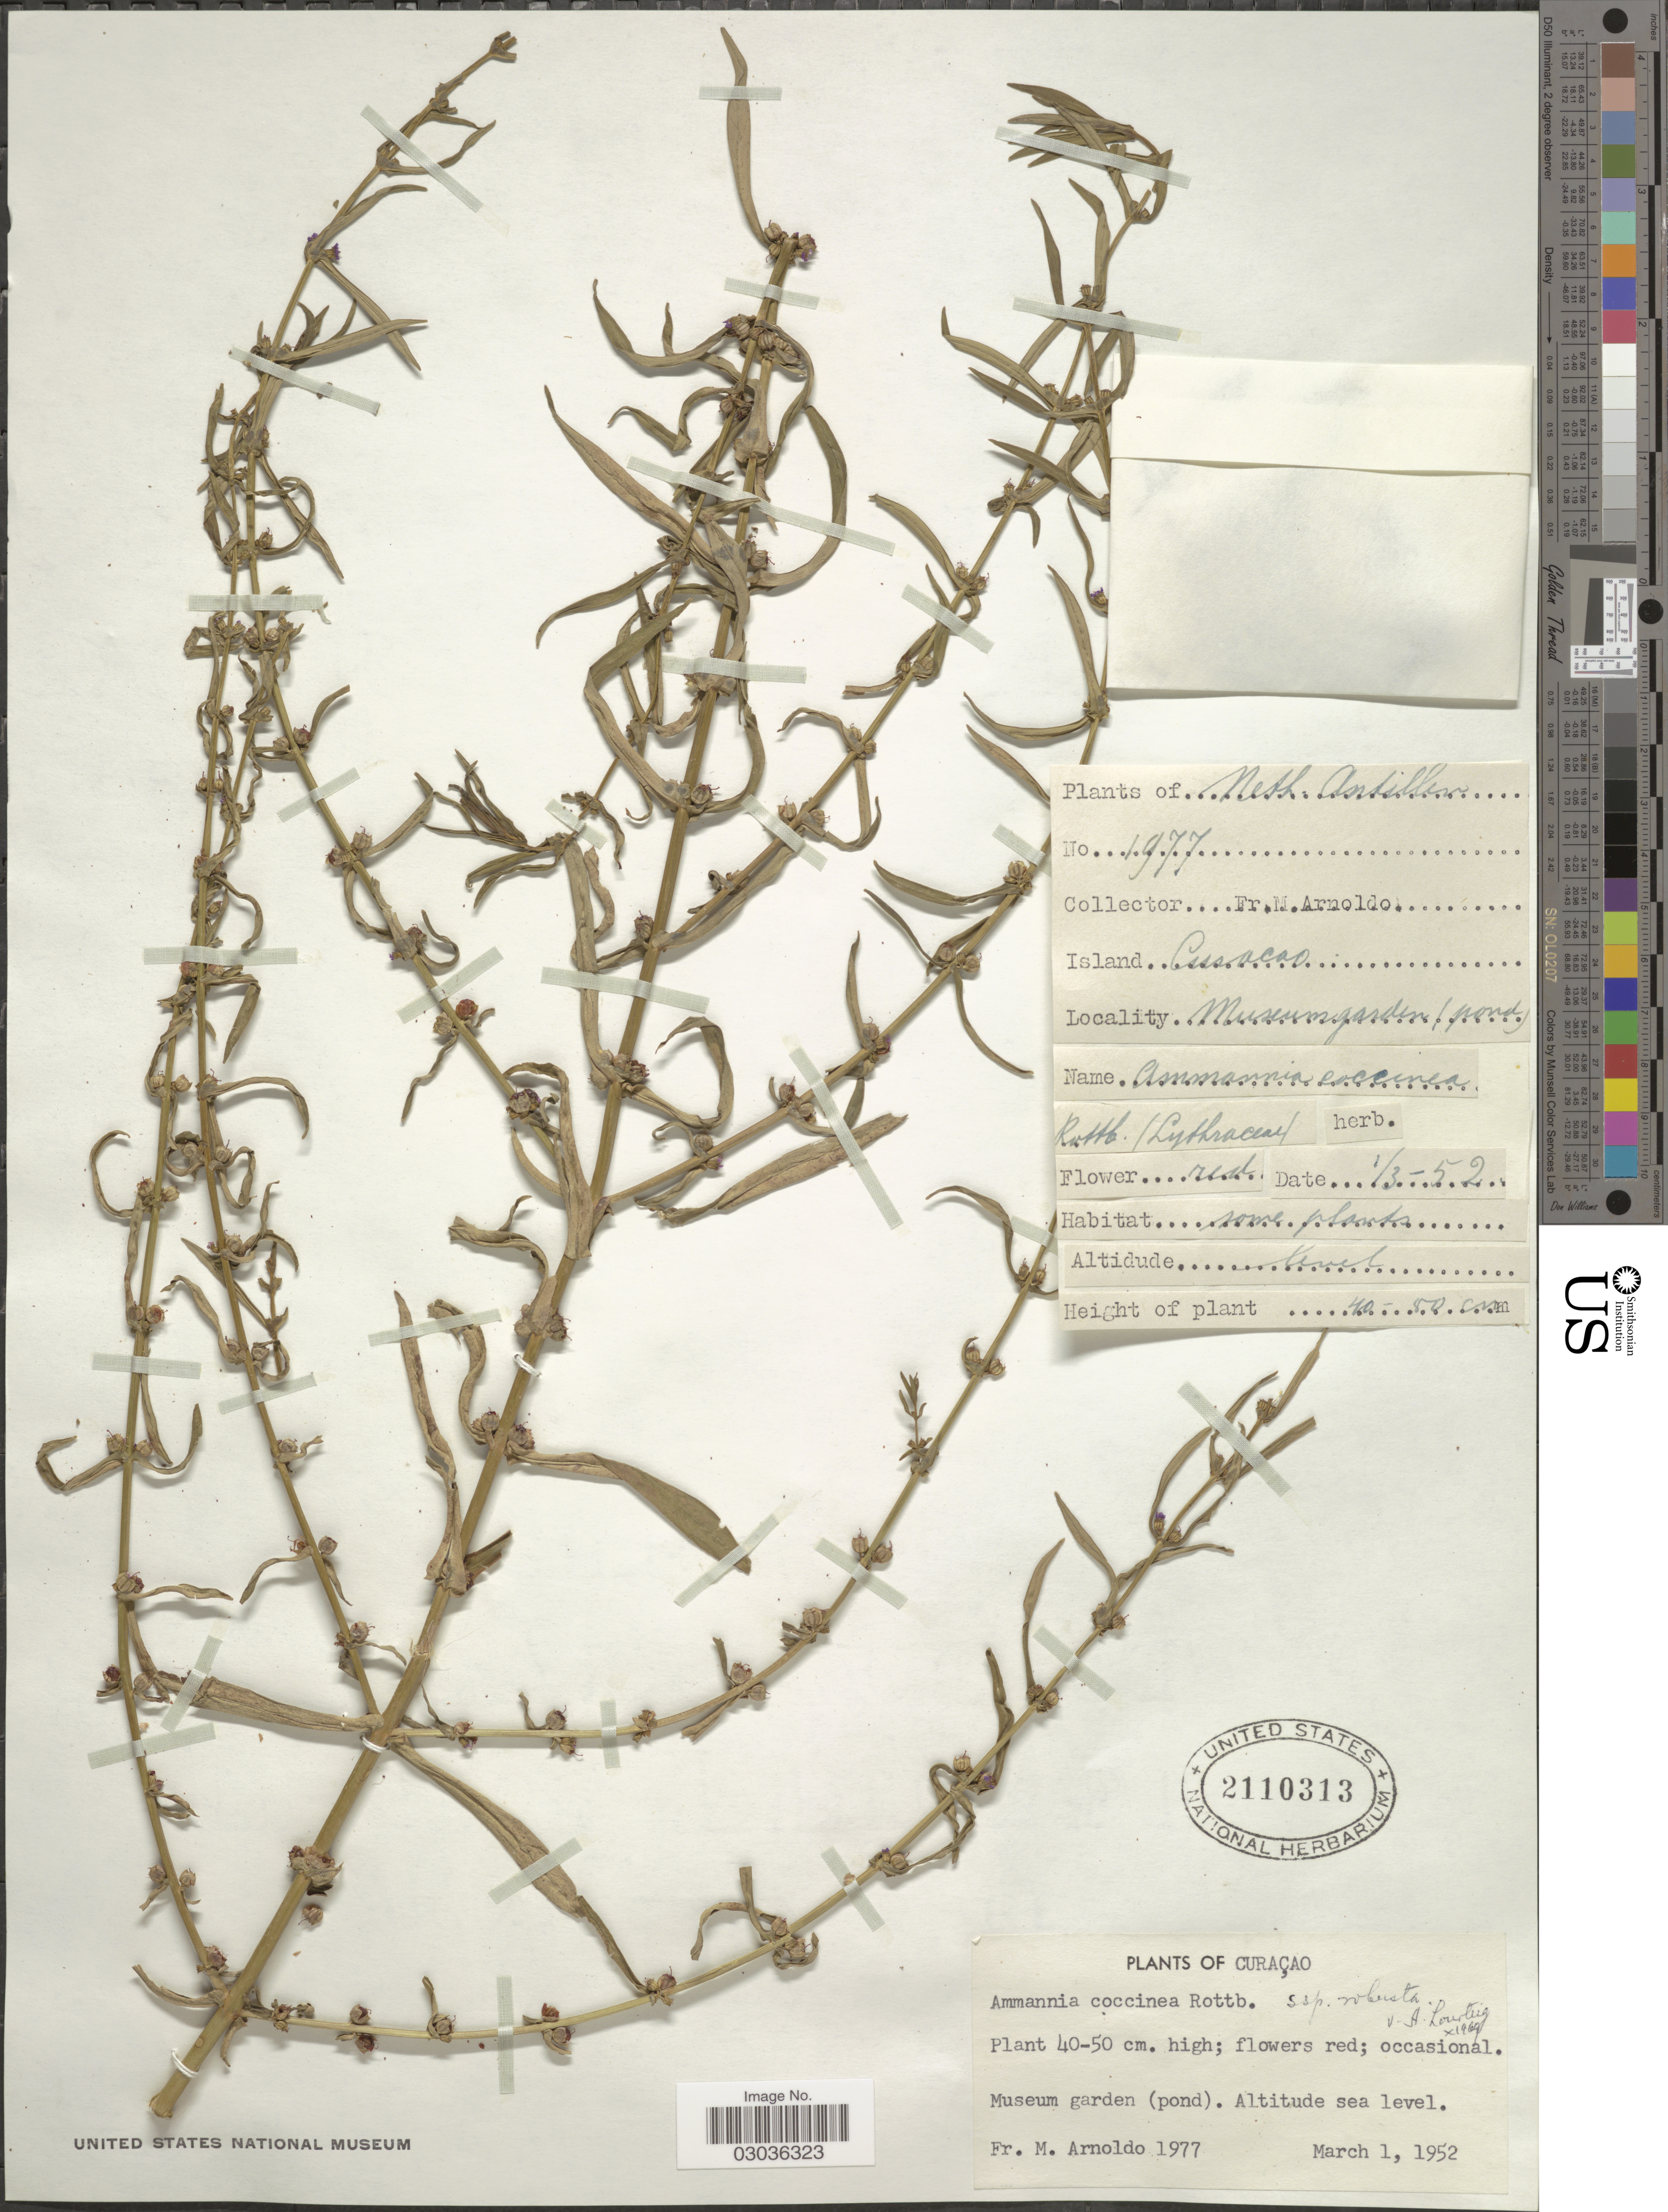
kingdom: Plantae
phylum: Tracheophyta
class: Magnoliopsida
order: Myrtales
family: Lythraceae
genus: Ammannia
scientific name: Ammannia coccinea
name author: Rottb.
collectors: N. Arnoldo-Broeders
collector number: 1977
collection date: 1952-03-01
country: Curaçao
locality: Neth. Antillen. Museum garden (pond).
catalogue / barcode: US 2110313